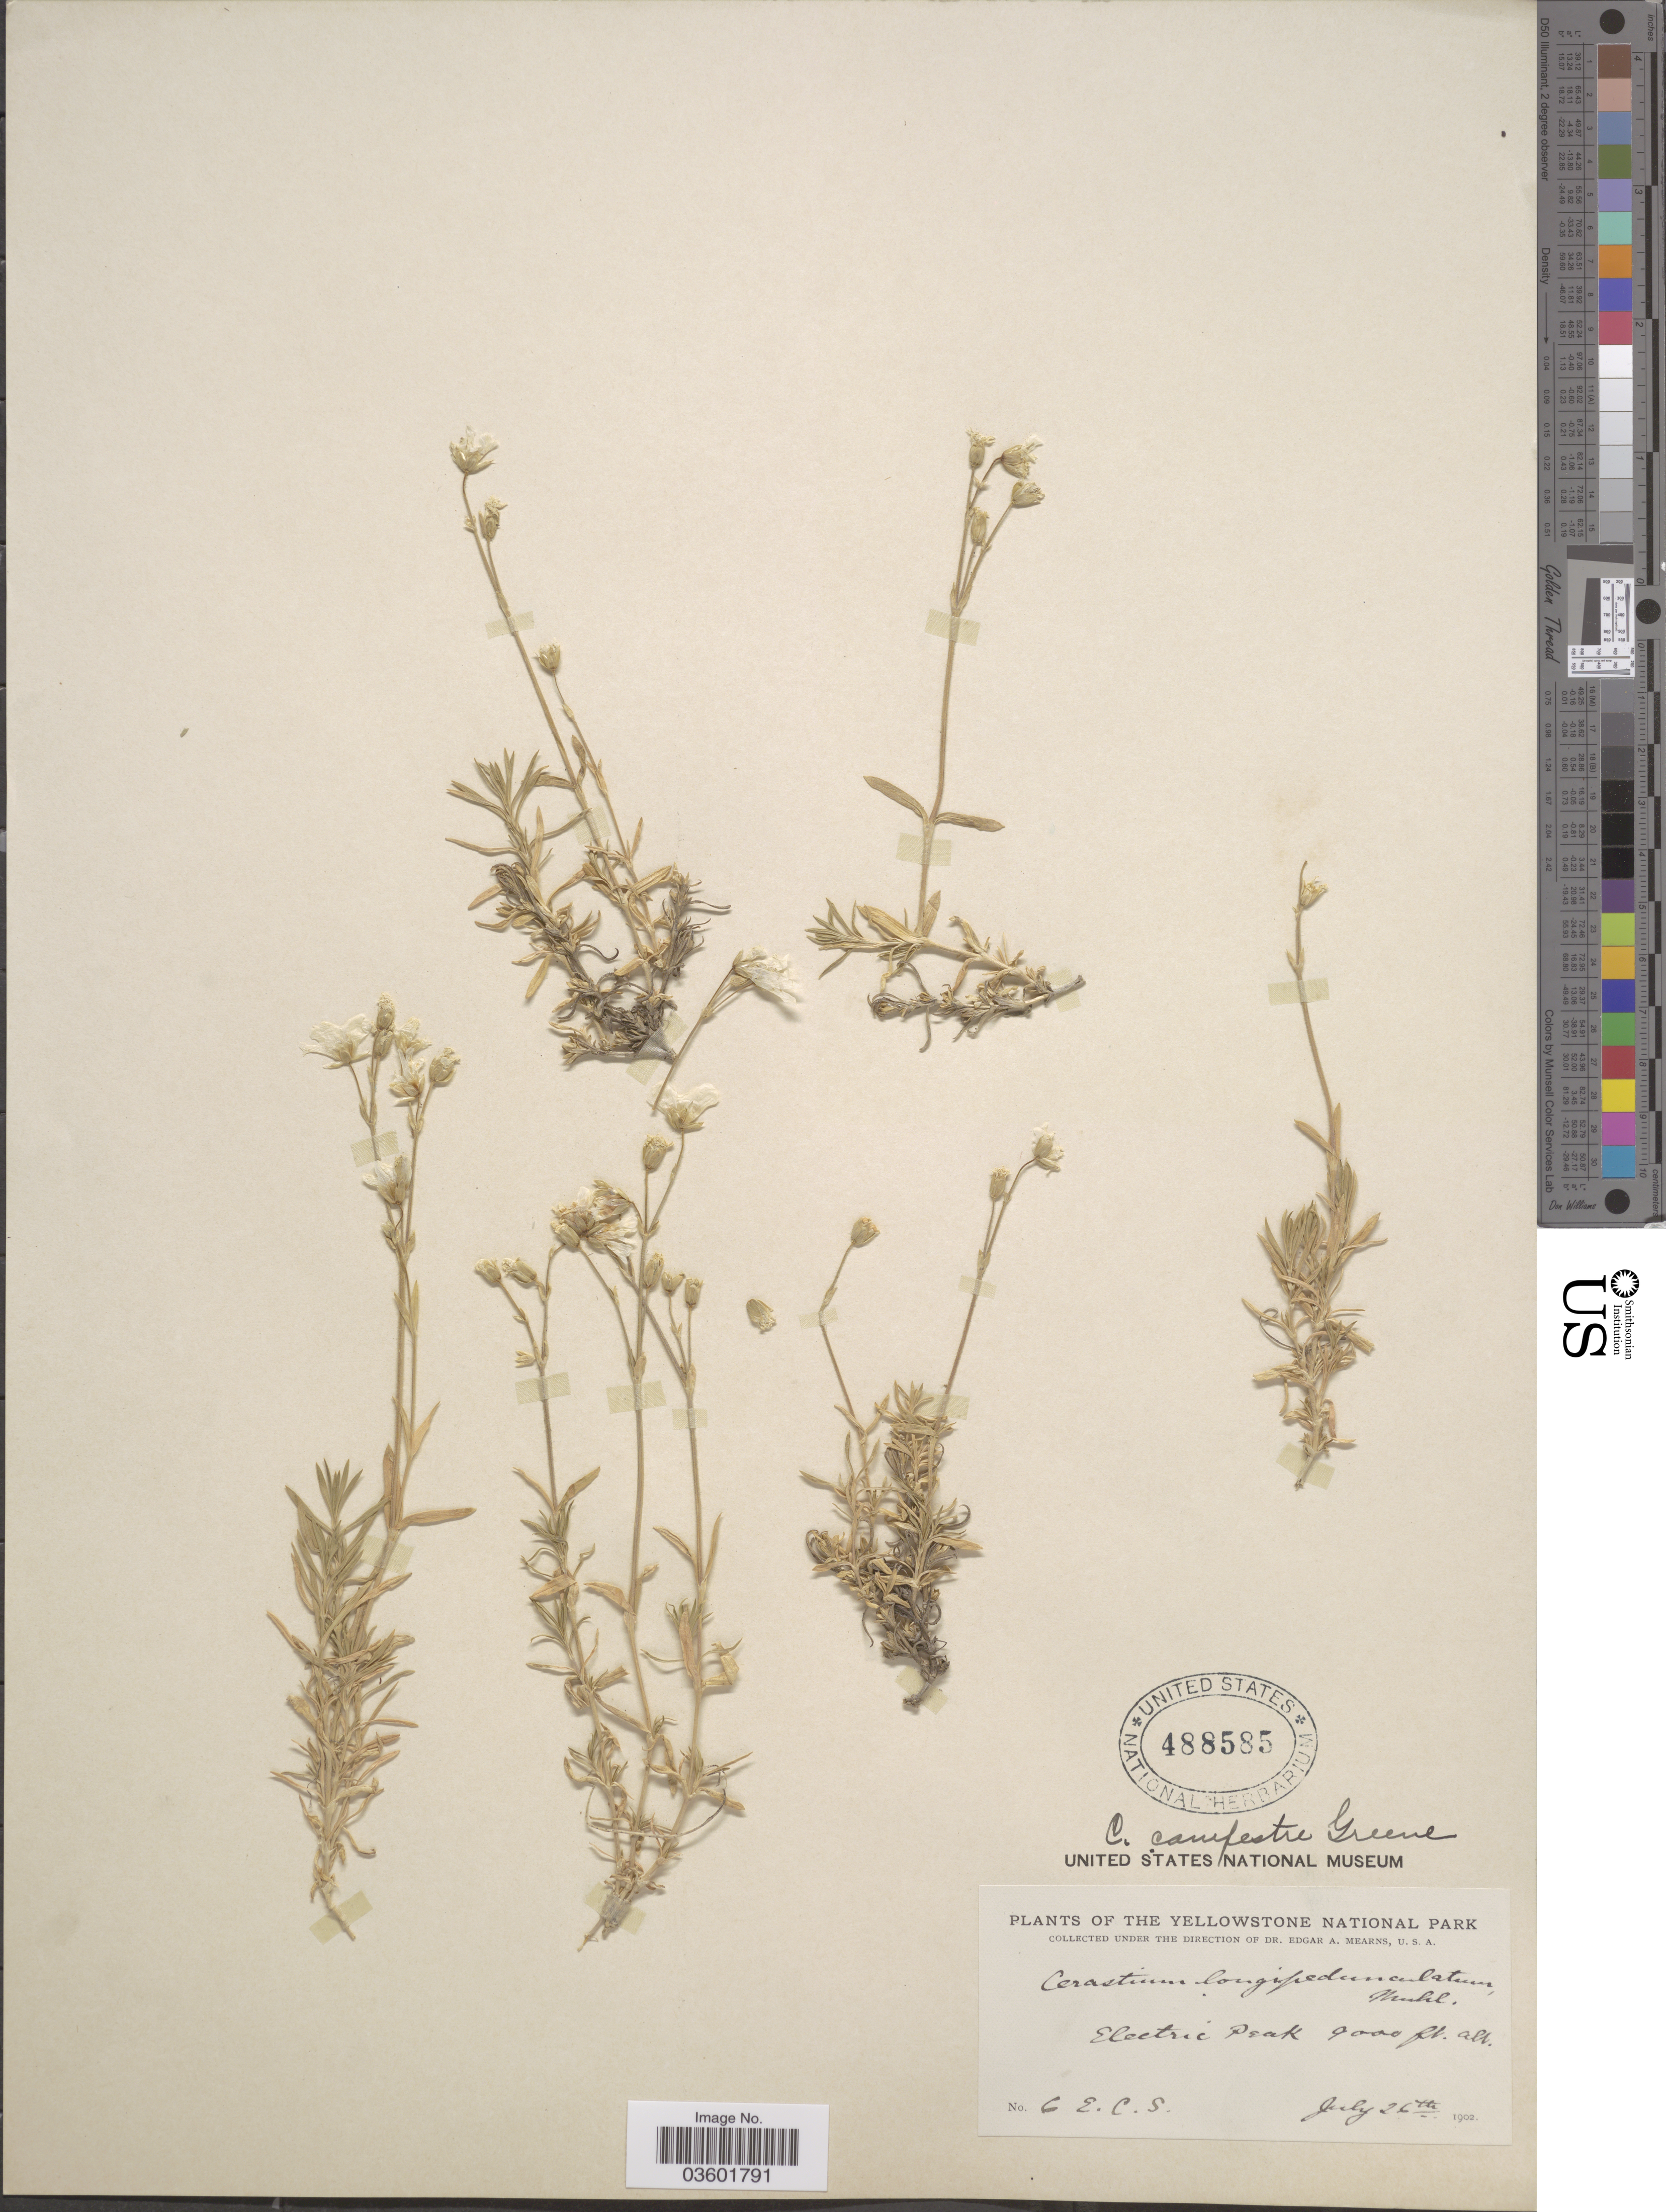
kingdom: Plantae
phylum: Tracheophyta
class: Magnoliopsida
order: Caryophyllales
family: Caryophyllaceae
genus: Cerastium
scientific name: Cerastium campestre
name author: Greene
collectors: E. C. Smith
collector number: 6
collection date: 1902-07-26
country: United States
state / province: Montana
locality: Yellowstone National Park. Electric Peak.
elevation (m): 2743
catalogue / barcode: US 488585